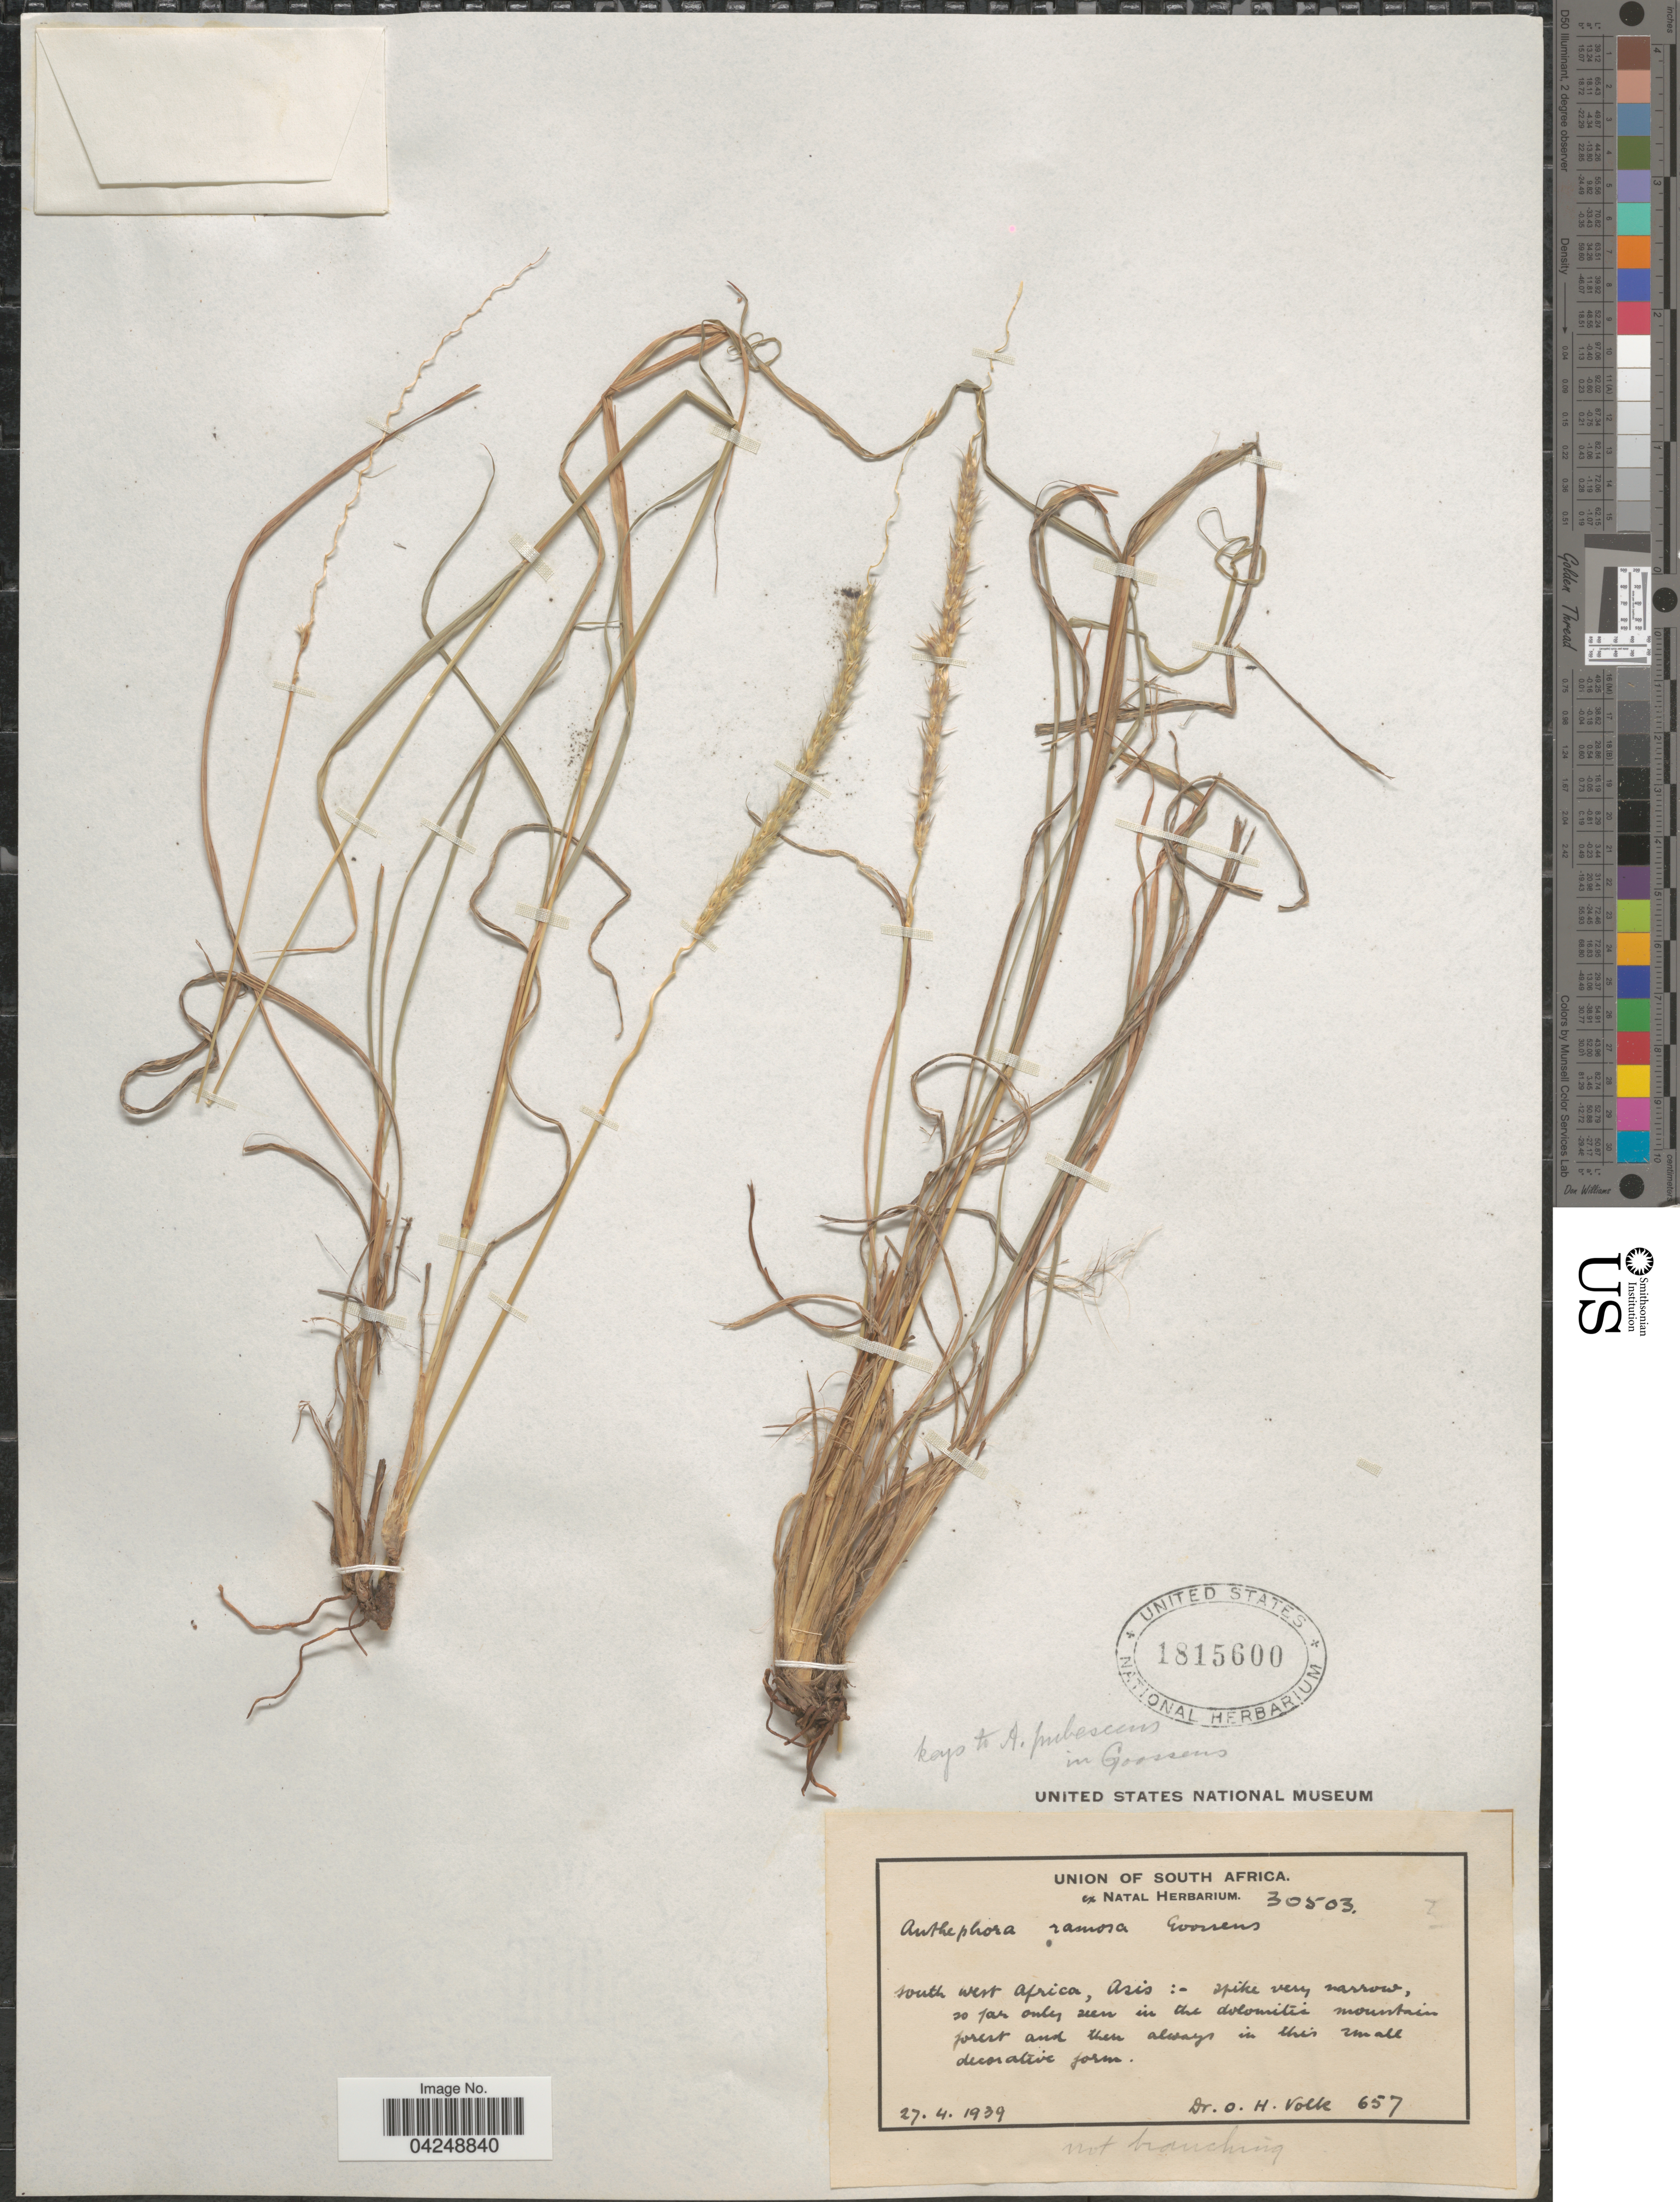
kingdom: Plantae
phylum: Tracheophyta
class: Liliopsida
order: Poales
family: Poaceae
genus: Anthephora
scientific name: Anthephora pubescens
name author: Nees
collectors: O. Volk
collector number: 657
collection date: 1939-04-27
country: Namibia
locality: South West Africa, Asis:- spike very narrow so far only seen in the dolomites mountain forest and then always in this small decorative form.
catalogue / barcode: US 1815600